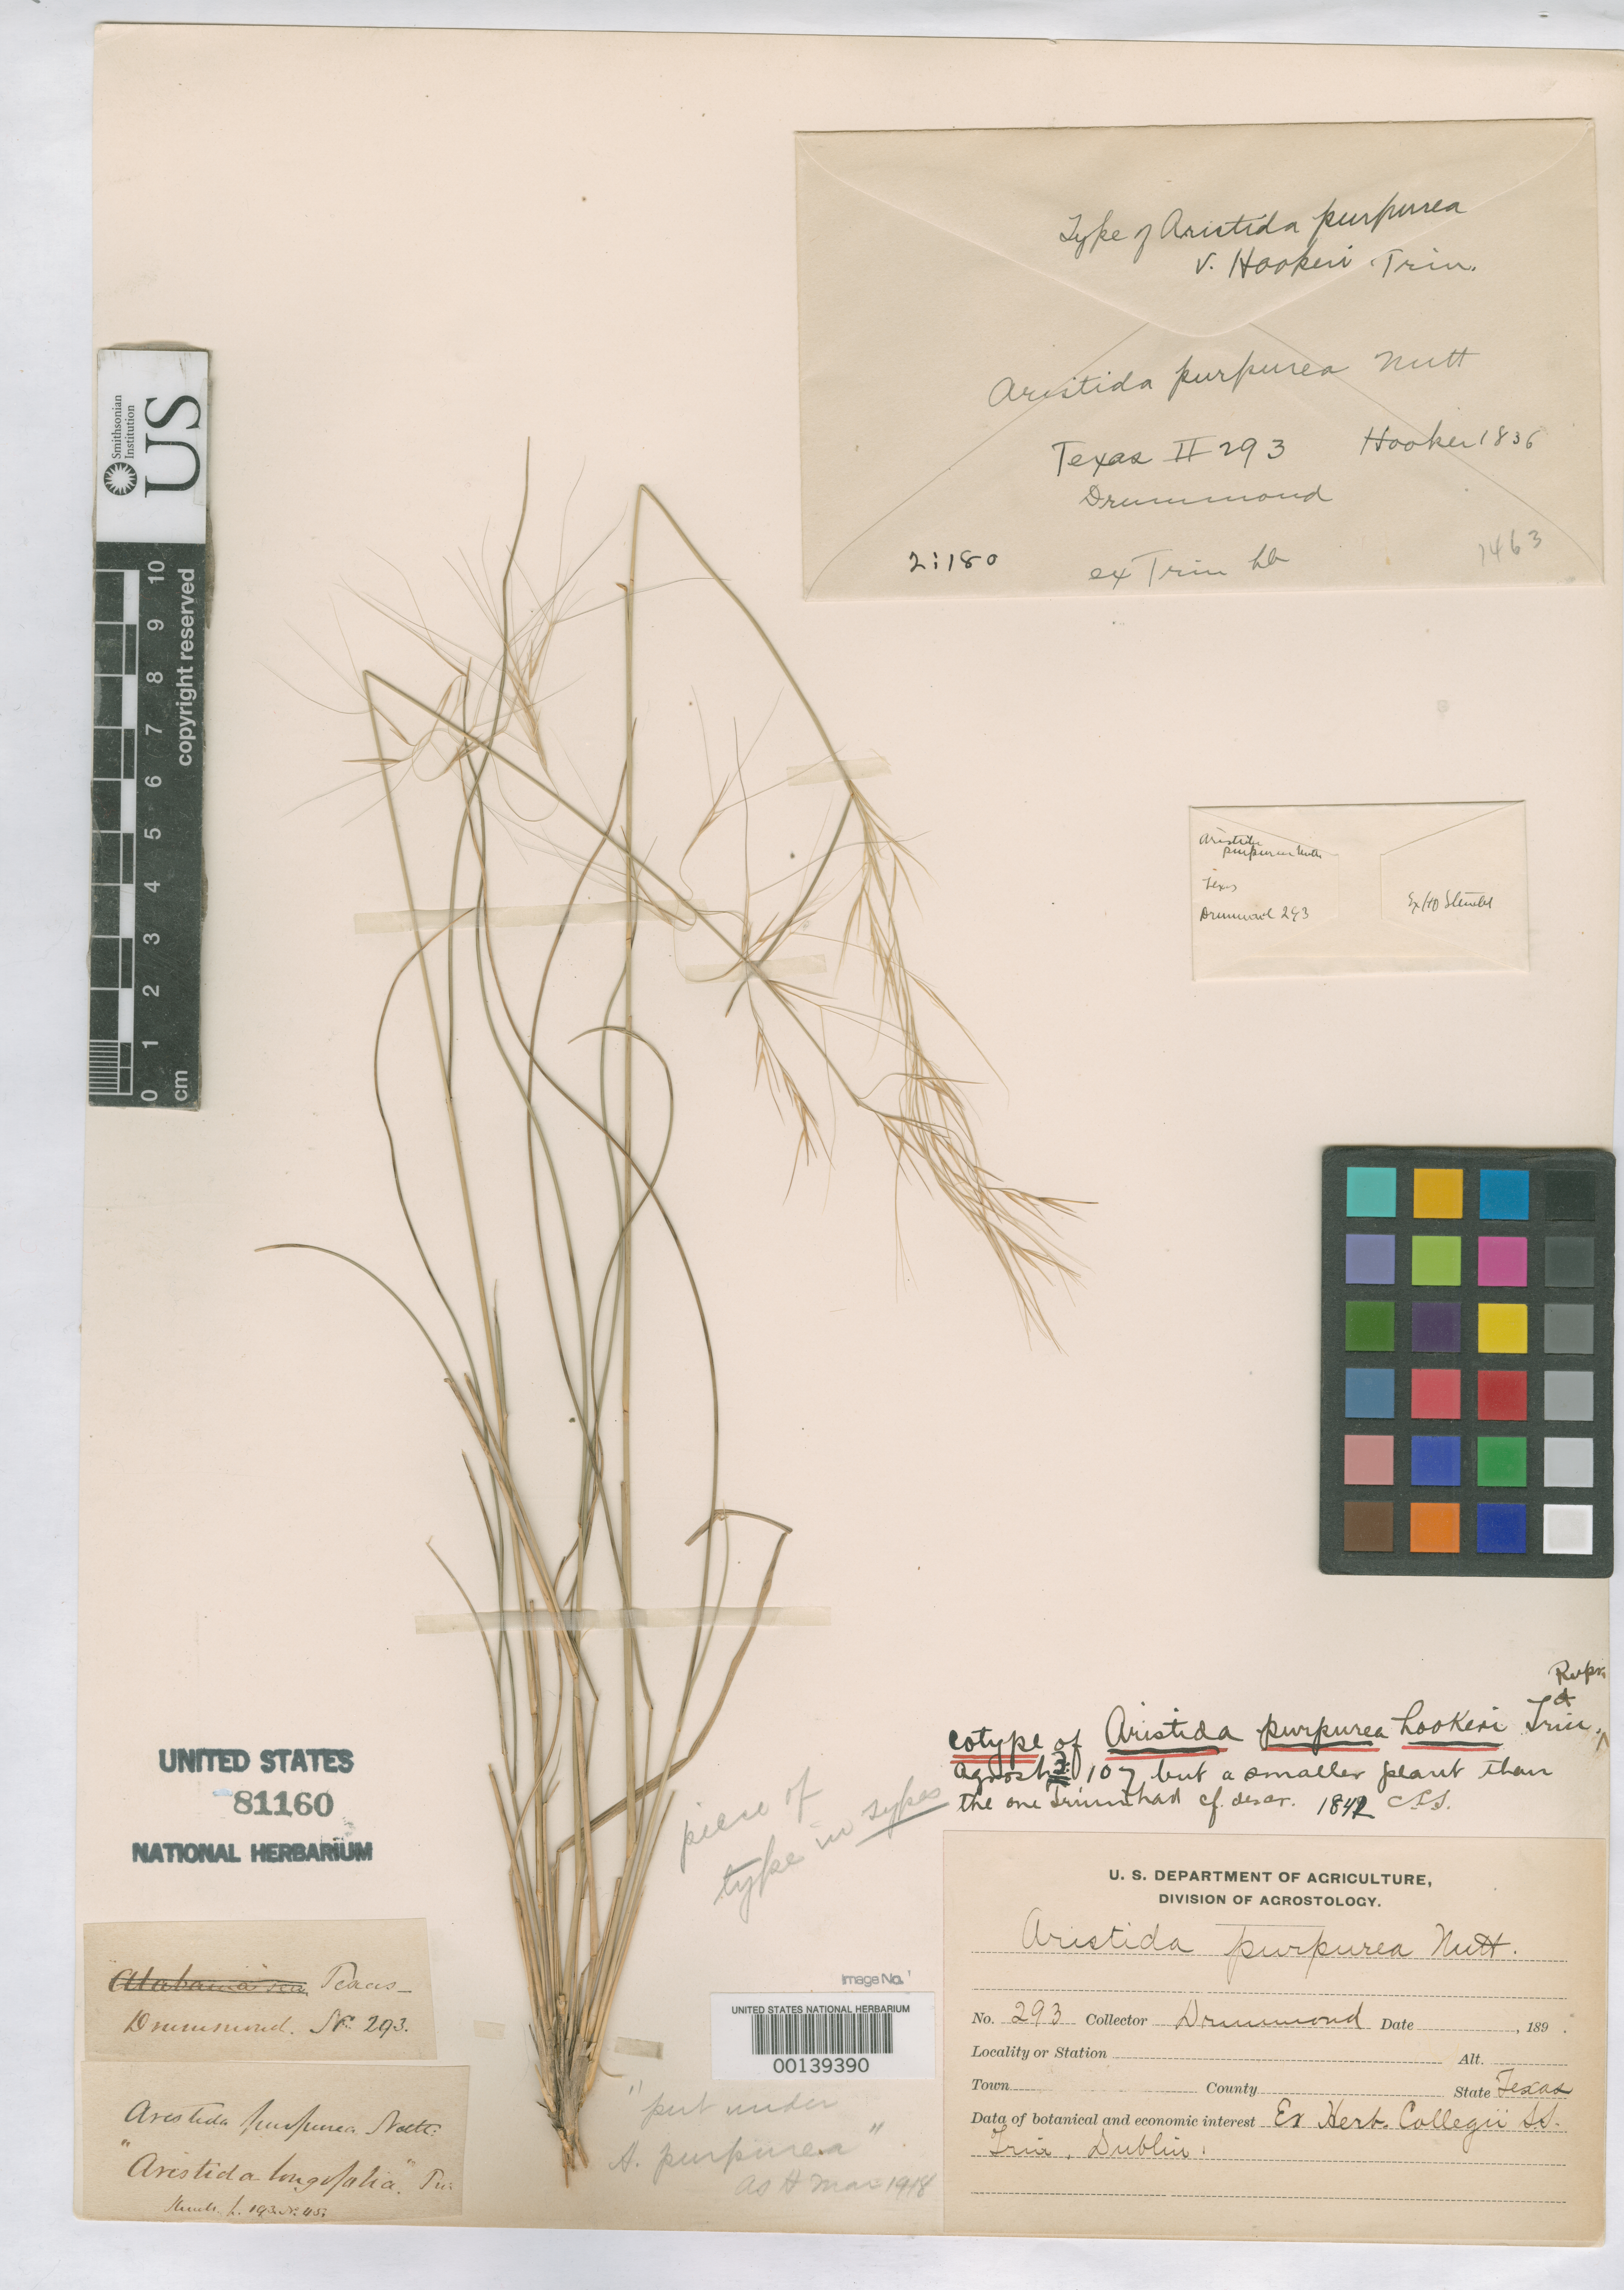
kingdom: Plantae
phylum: Tracheophyta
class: Liliopsida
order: Poales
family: Poaceae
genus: Aristida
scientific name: Aristida purpurea var. hookeri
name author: Trin. & Rupr.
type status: Isotype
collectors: T. Drummond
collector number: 293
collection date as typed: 189-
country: United States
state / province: Texas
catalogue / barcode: US 81160